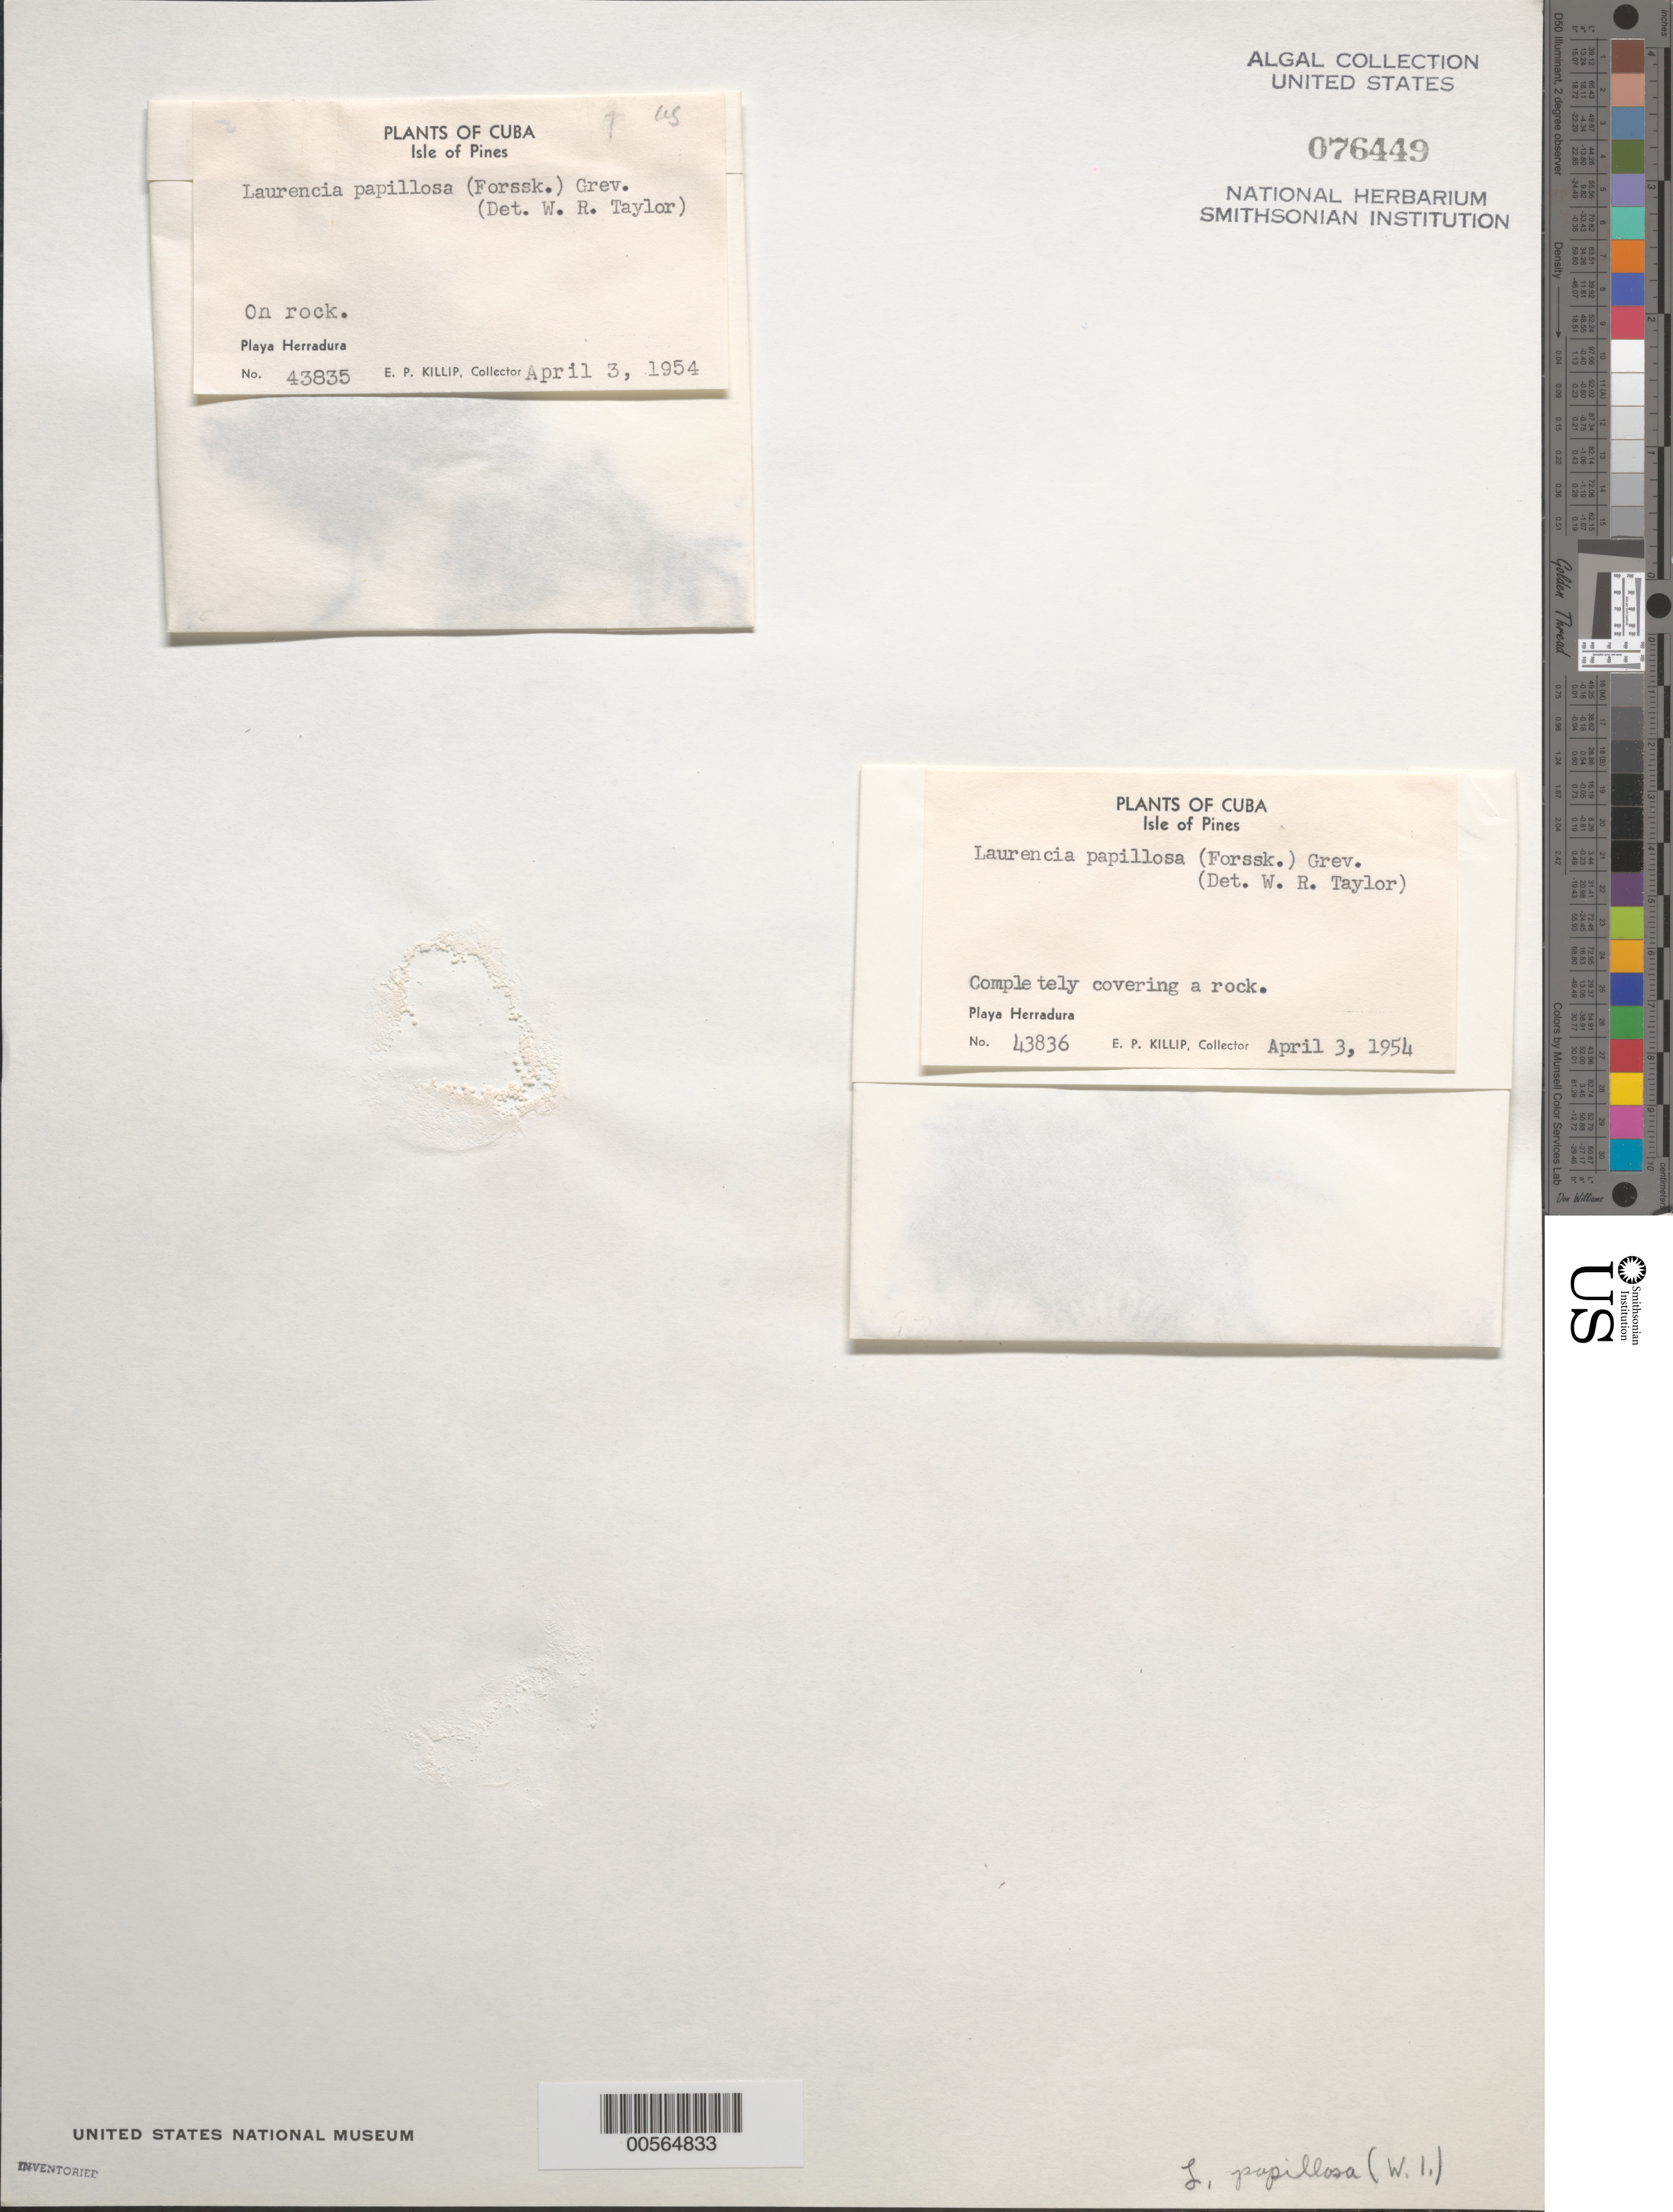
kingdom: Plantae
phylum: Rhodophyta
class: Florideophyceae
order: Ceramiales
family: Rhodomelaceae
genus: Palisada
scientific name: Palisada perforata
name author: (Bory) K.W. Nam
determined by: Algae name updating Project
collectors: E. P. Killip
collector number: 43835 & 43836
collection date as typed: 03 Apr 1954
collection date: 1954-04-03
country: Cuba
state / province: Isla de La Juventud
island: Isla de la Juventud (Isle of Pines)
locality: Playa Herradura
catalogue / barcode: US 76449